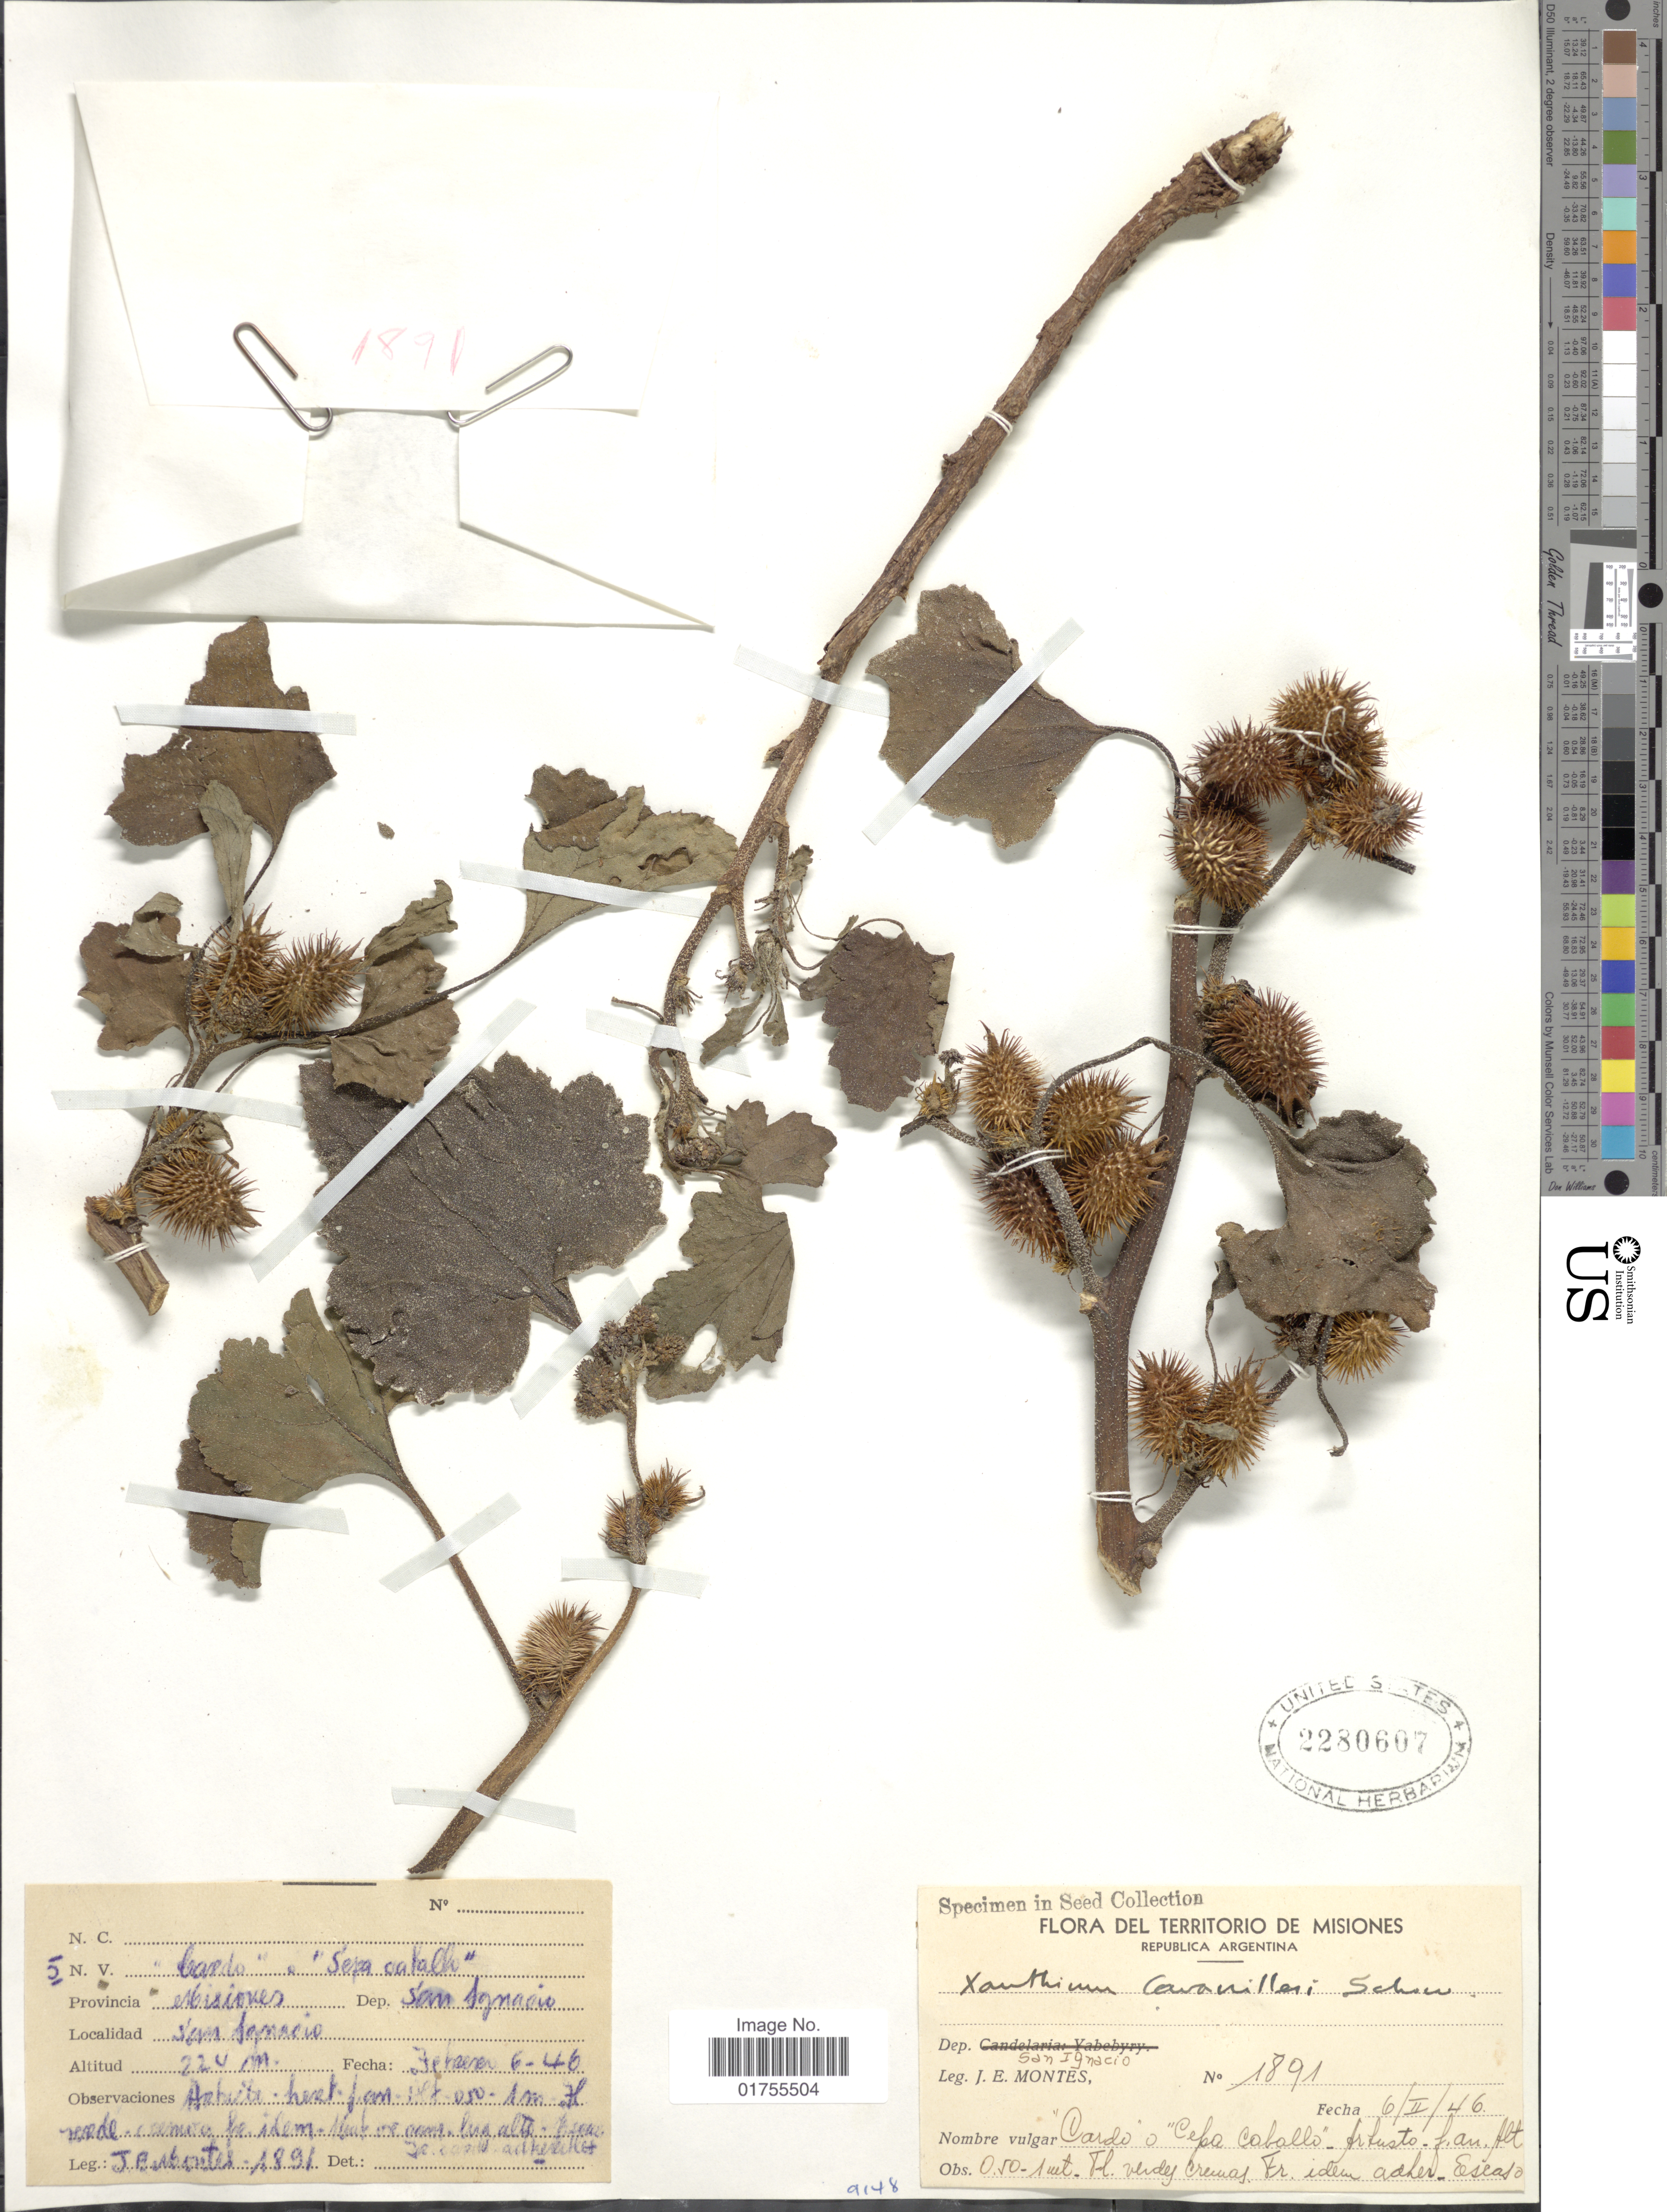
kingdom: Plantae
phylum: Tracheophyta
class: Magnoliopsida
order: Asterales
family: Asteraceae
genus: Xanthium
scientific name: Xanthium cavanillesii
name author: Schouw ex Didr.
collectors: J. E. Montes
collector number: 1891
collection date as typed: Transcribed d/m/y: 6/2/46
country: Argentina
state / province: Misiones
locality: Del Territorio de Misiones, Dept. San Ignacio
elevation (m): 220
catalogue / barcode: US 2280607